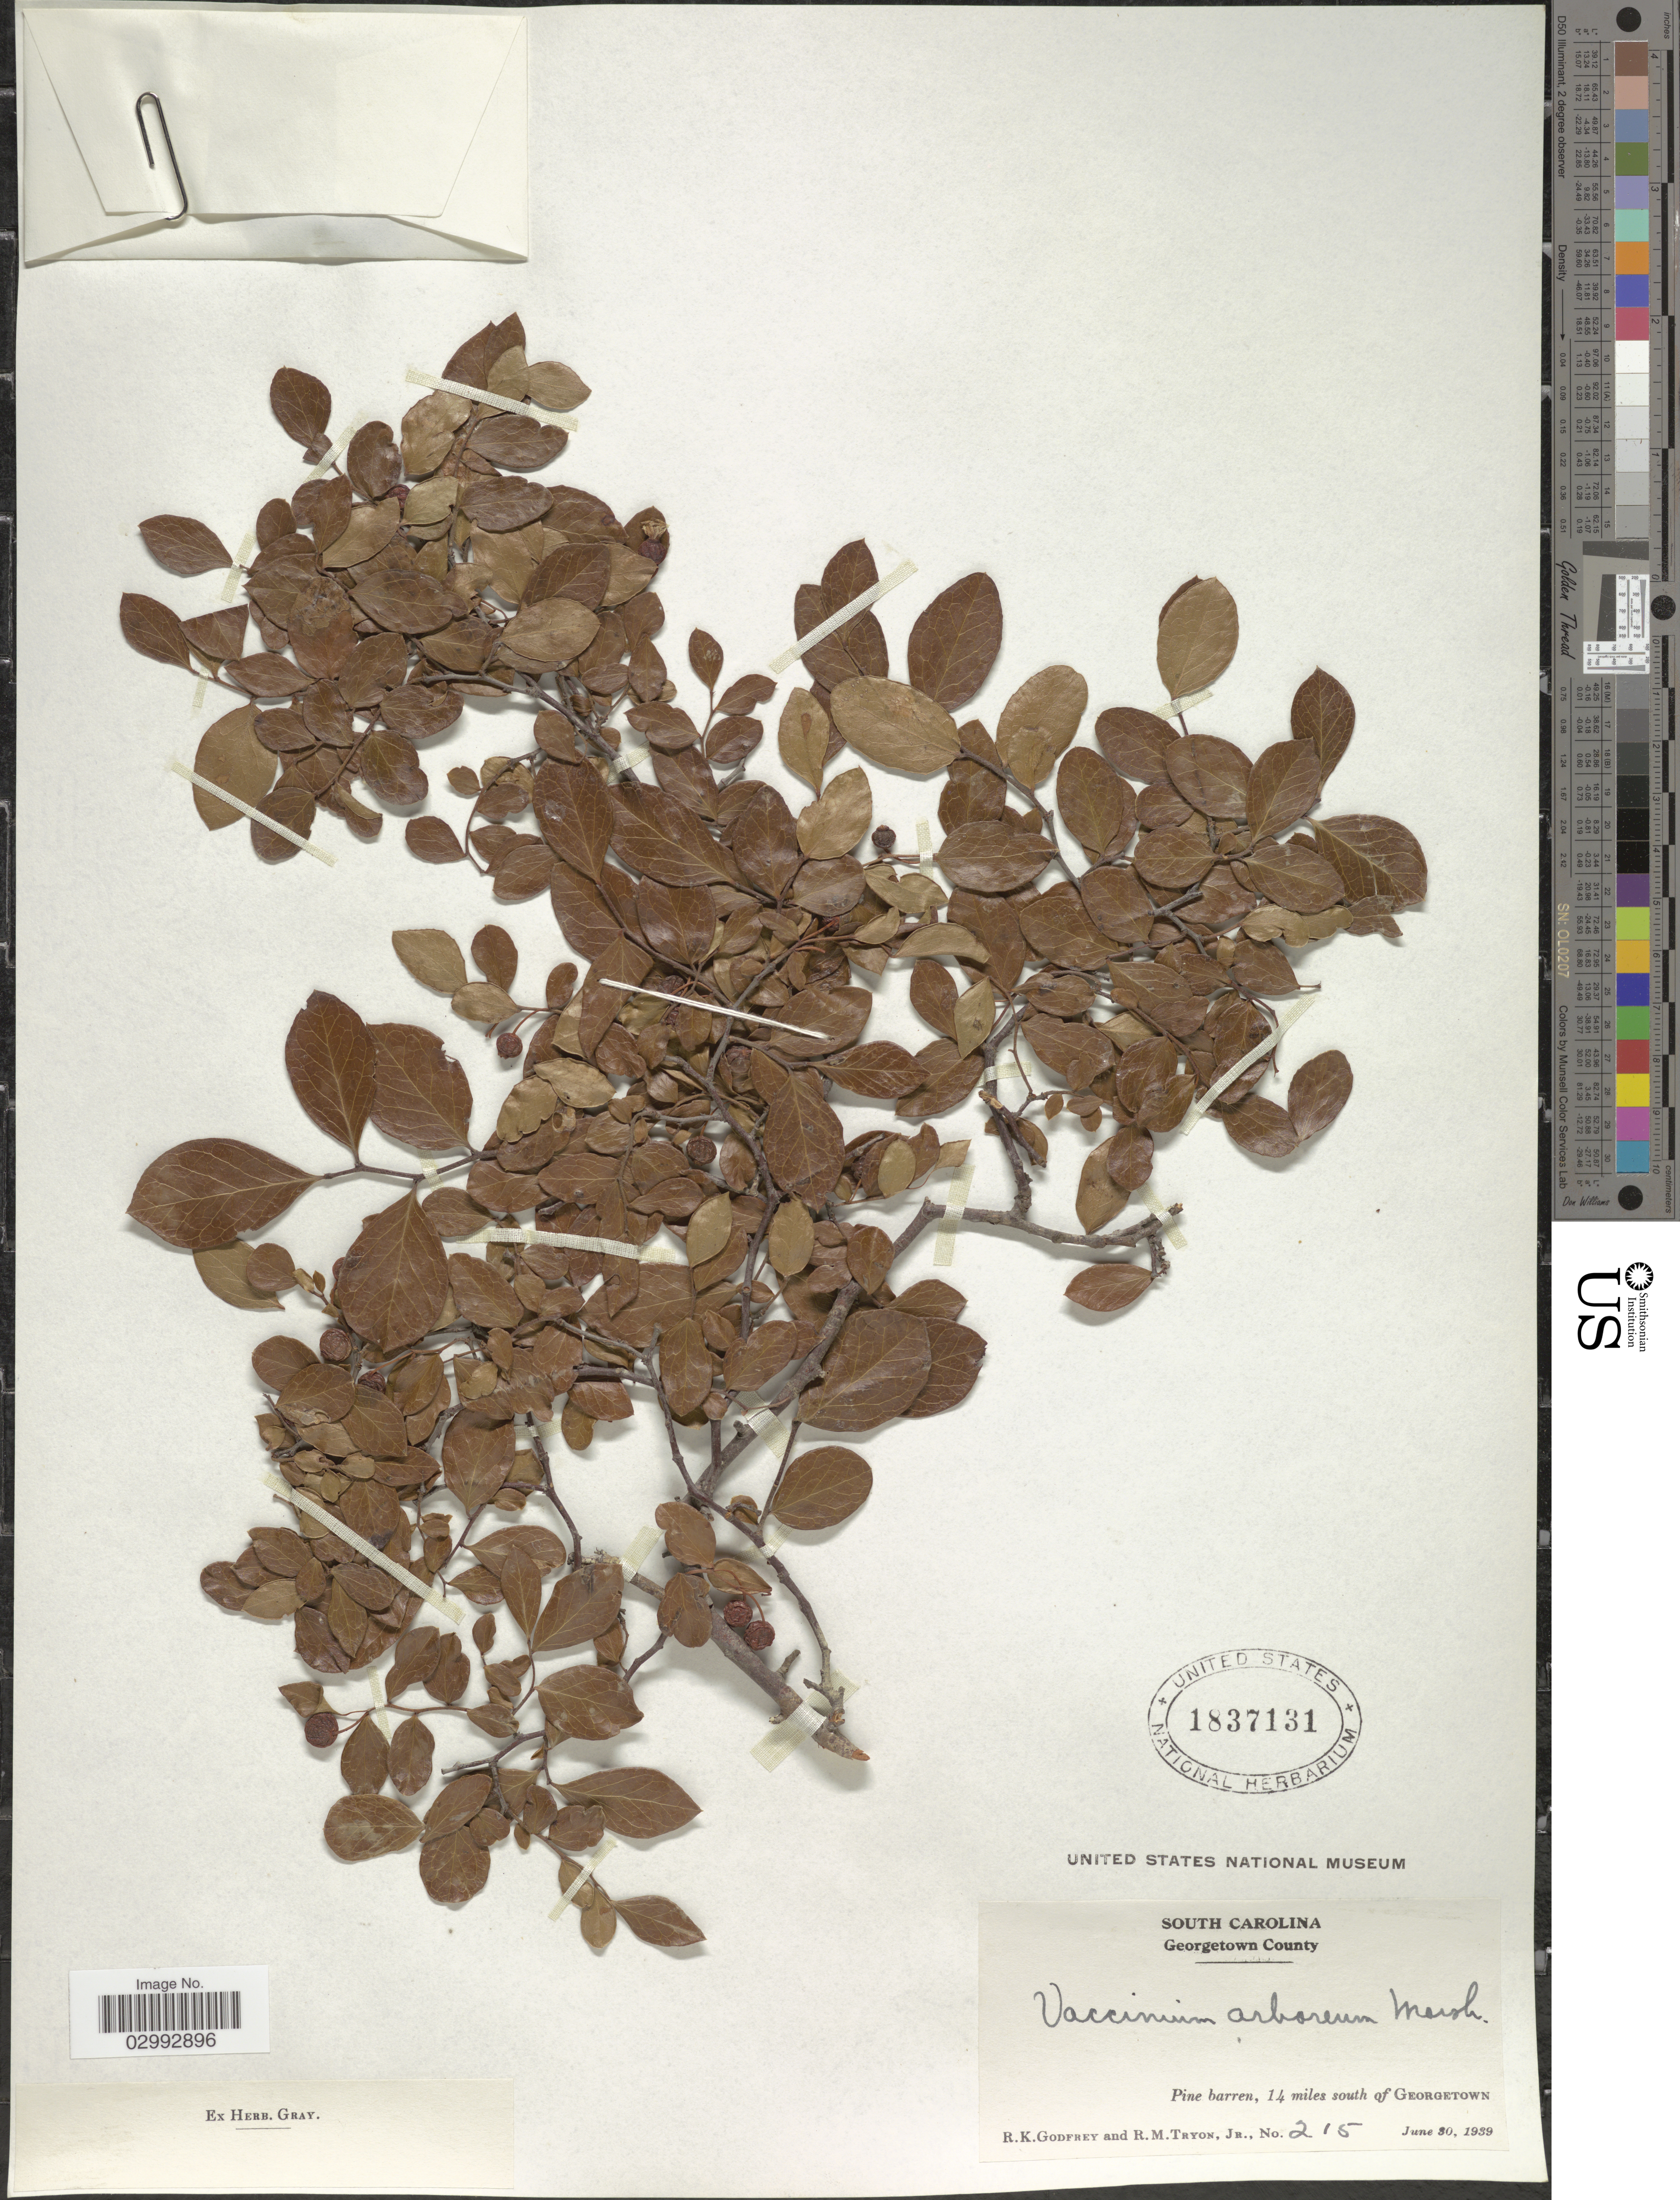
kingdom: Plantae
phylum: Tracheophyta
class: Magnoliopsida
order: Ericales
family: Ericaceae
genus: Batodendron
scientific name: Batodendron arboreum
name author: Nutt.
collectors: R. K. Godfrey & R. Tryon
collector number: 215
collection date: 1939-06-30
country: United States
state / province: South Carolina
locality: Georgetown County. Pine barren, 14 miles south of Georgetown.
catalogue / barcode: US 1837131